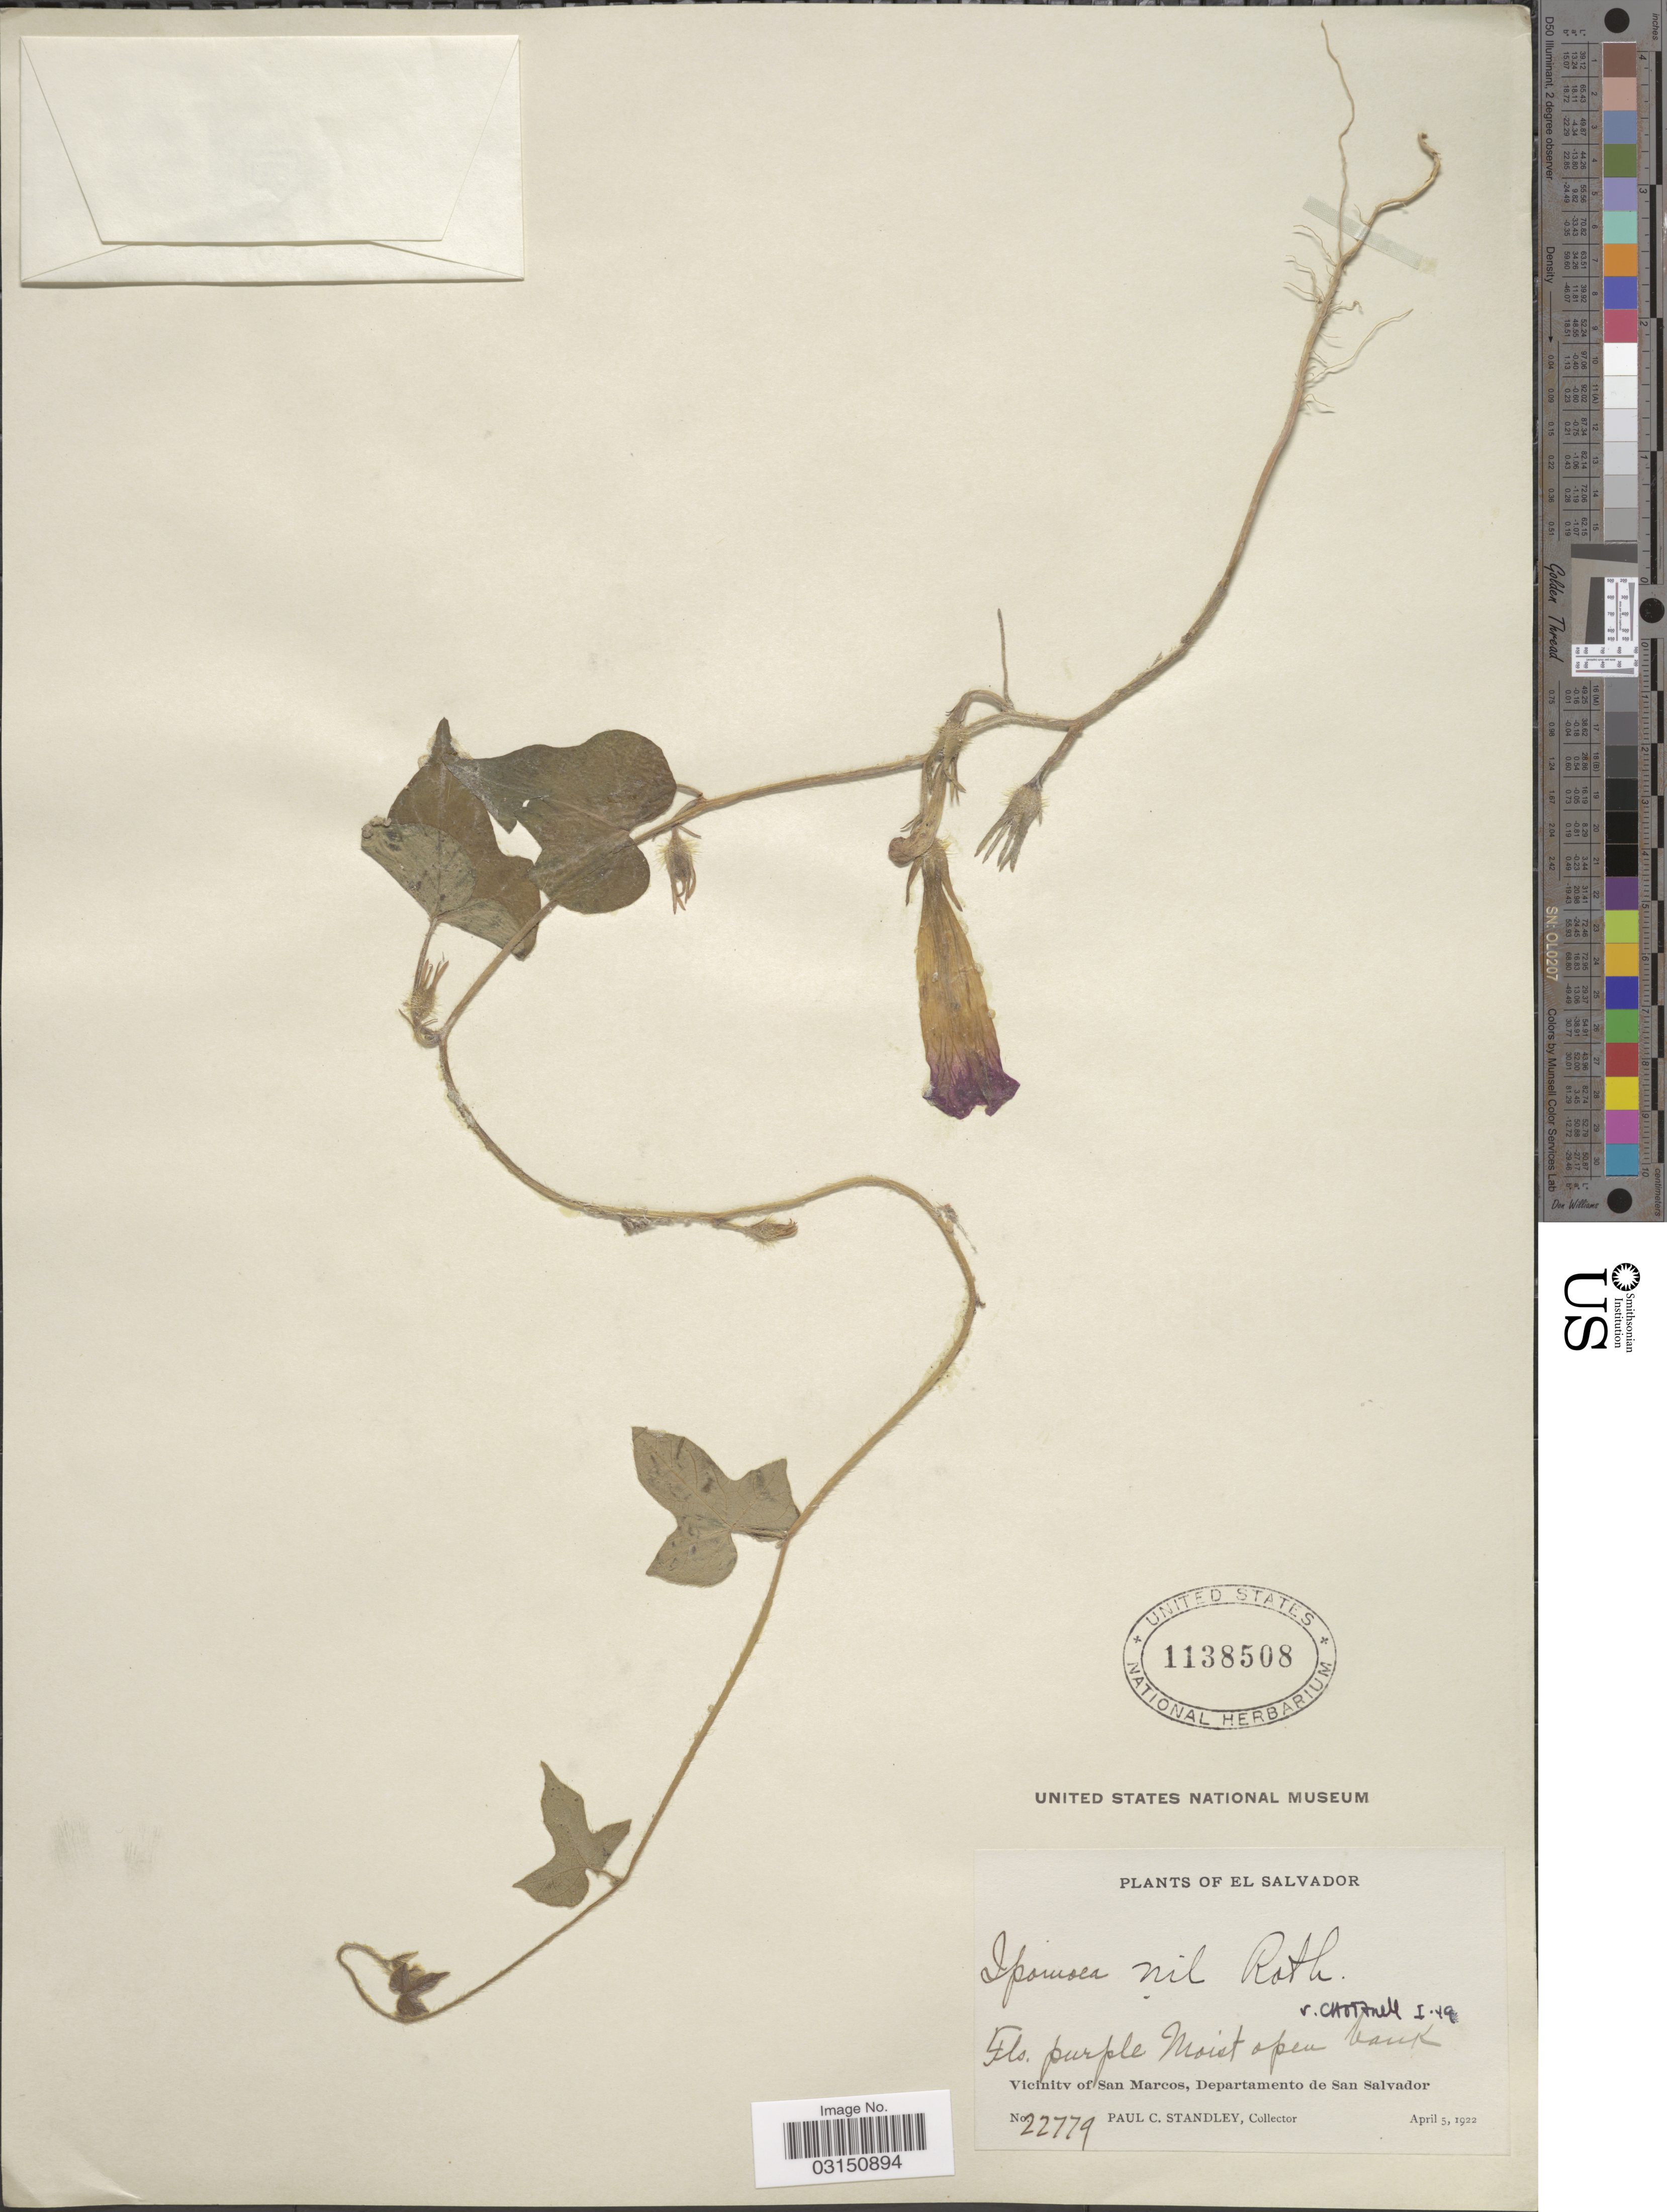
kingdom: Plantae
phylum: Tracheophyta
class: Magnoliopsida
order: Solanales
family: Convolvulaceae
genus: Ipomoea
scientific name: Ipomoea nil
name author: (L.) Roth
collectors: P. C. Standley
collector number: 22779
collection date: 1922-04-05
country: El Salvador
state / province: San Salvador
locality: Vicinity of San Marcos, Departamento de San Salvador.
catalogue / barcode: US 1138508